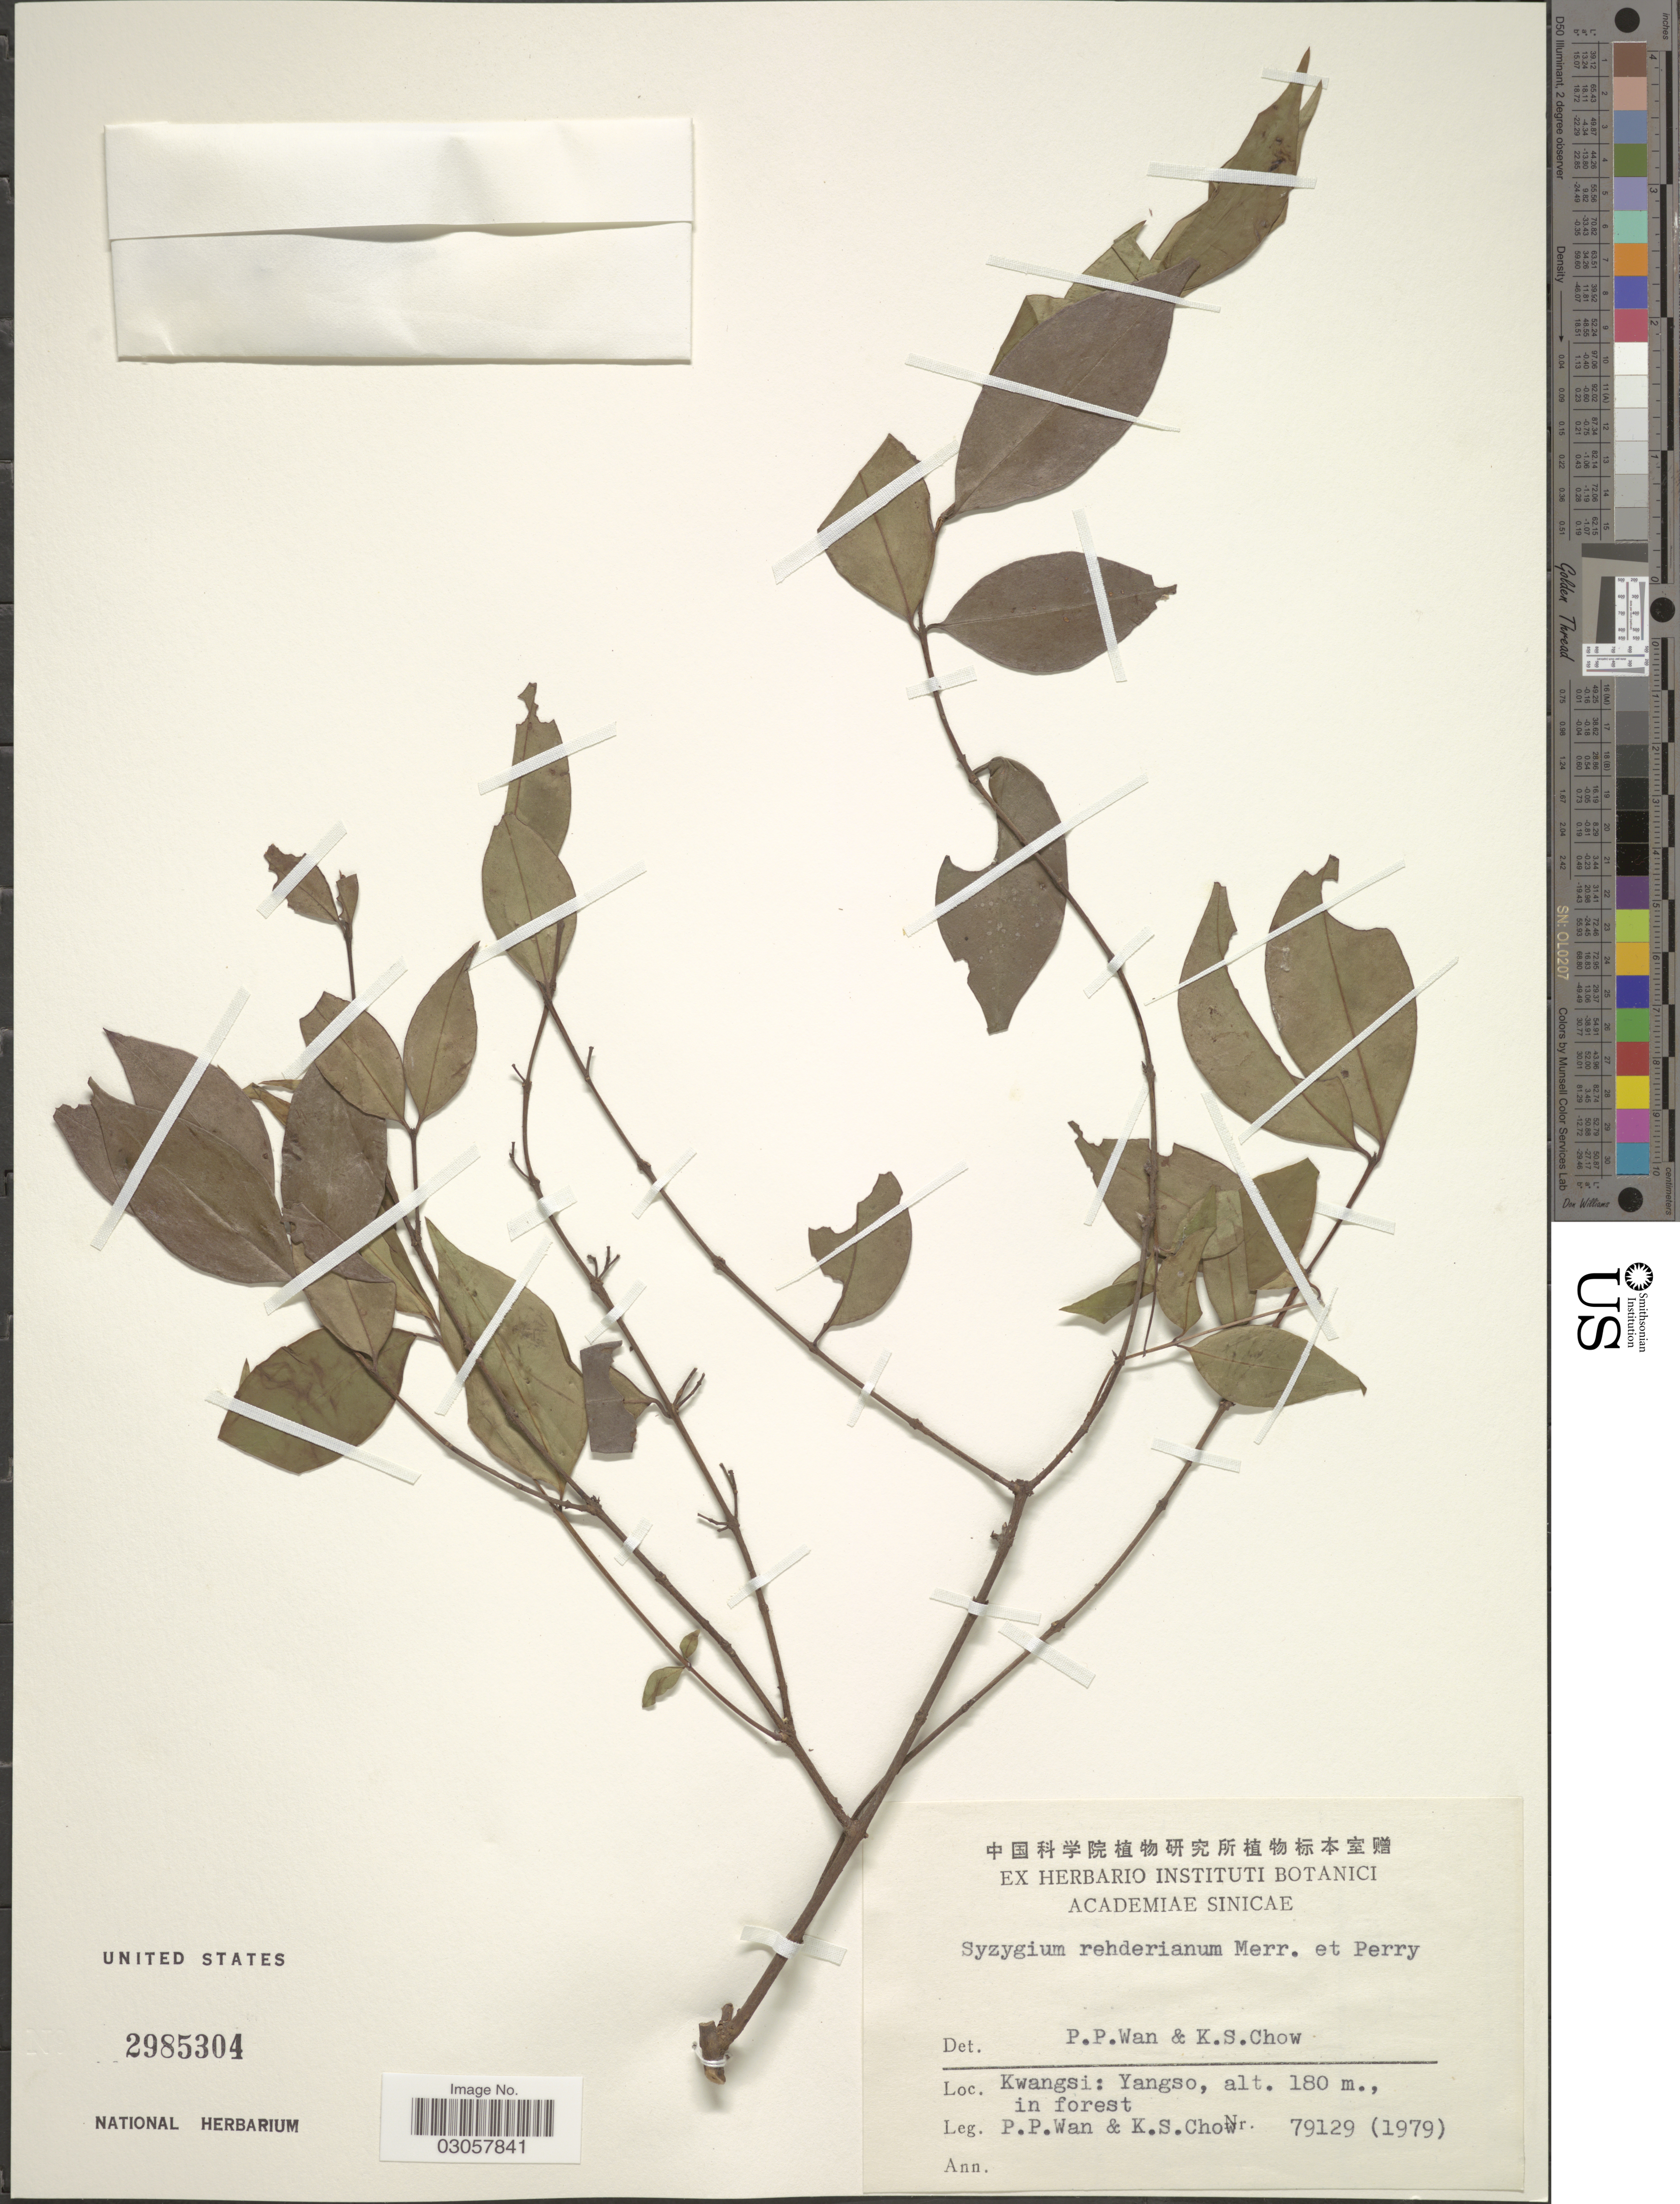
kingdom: Plantae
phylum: Tracheophyta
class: Magnoliopsida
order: Myrtales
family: Myrtaceae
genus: Syzygium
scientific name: Syzygium rehderianum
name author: Merr. & L.M. Perry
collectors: P. Wan & K. S. Chow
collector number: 79129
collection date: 1979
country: China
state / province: Guangxi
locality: Kwangsi: Yangso.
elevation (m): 180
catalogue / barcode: US 2985304